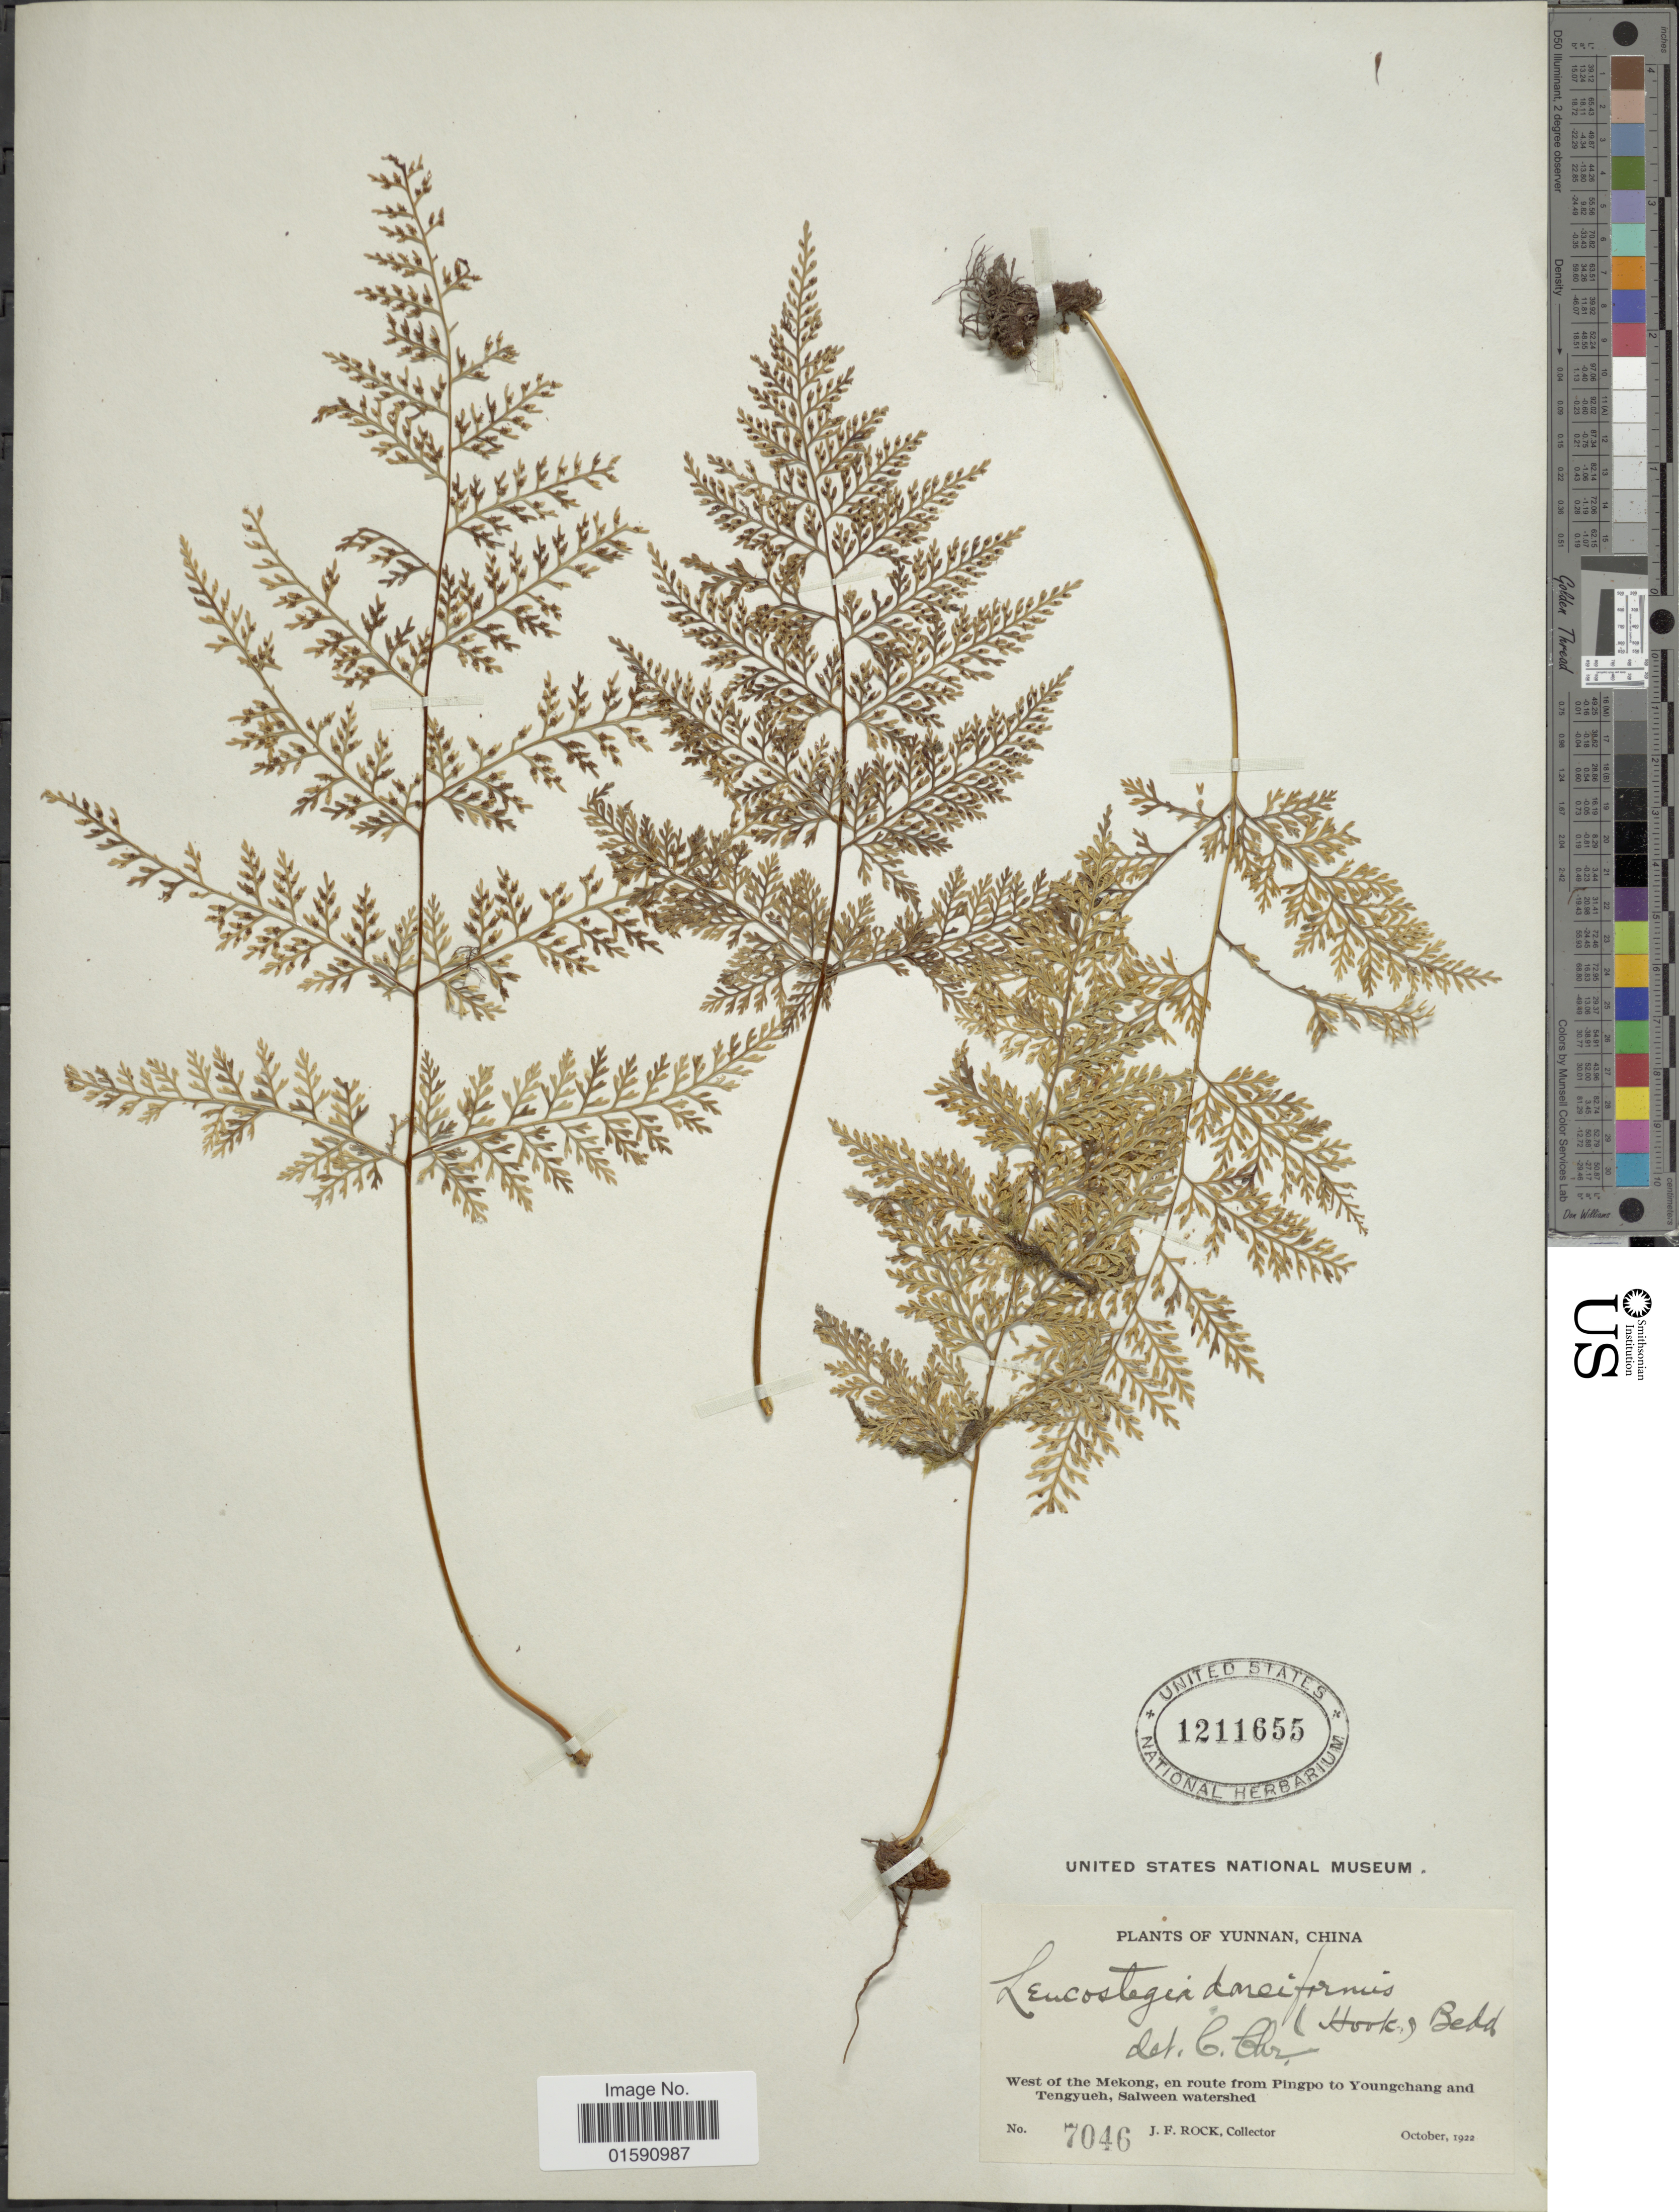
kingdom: Plantae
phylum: Tracheophyta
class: Polypodiopsida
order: Polypodiales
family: Polypodiaceae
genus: Gymnogrammitis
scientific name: Gymnogrammitis dareiformis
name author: (Hook.) Ching ex Tardieu & C. Chr.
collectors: J. Rock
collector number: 7046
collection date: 1922-10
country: China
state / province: Yunnan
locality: West of Mekong, en route from Pingpo to Youngchang and Tengyueh, Salween watershed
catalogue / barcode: US 1211655